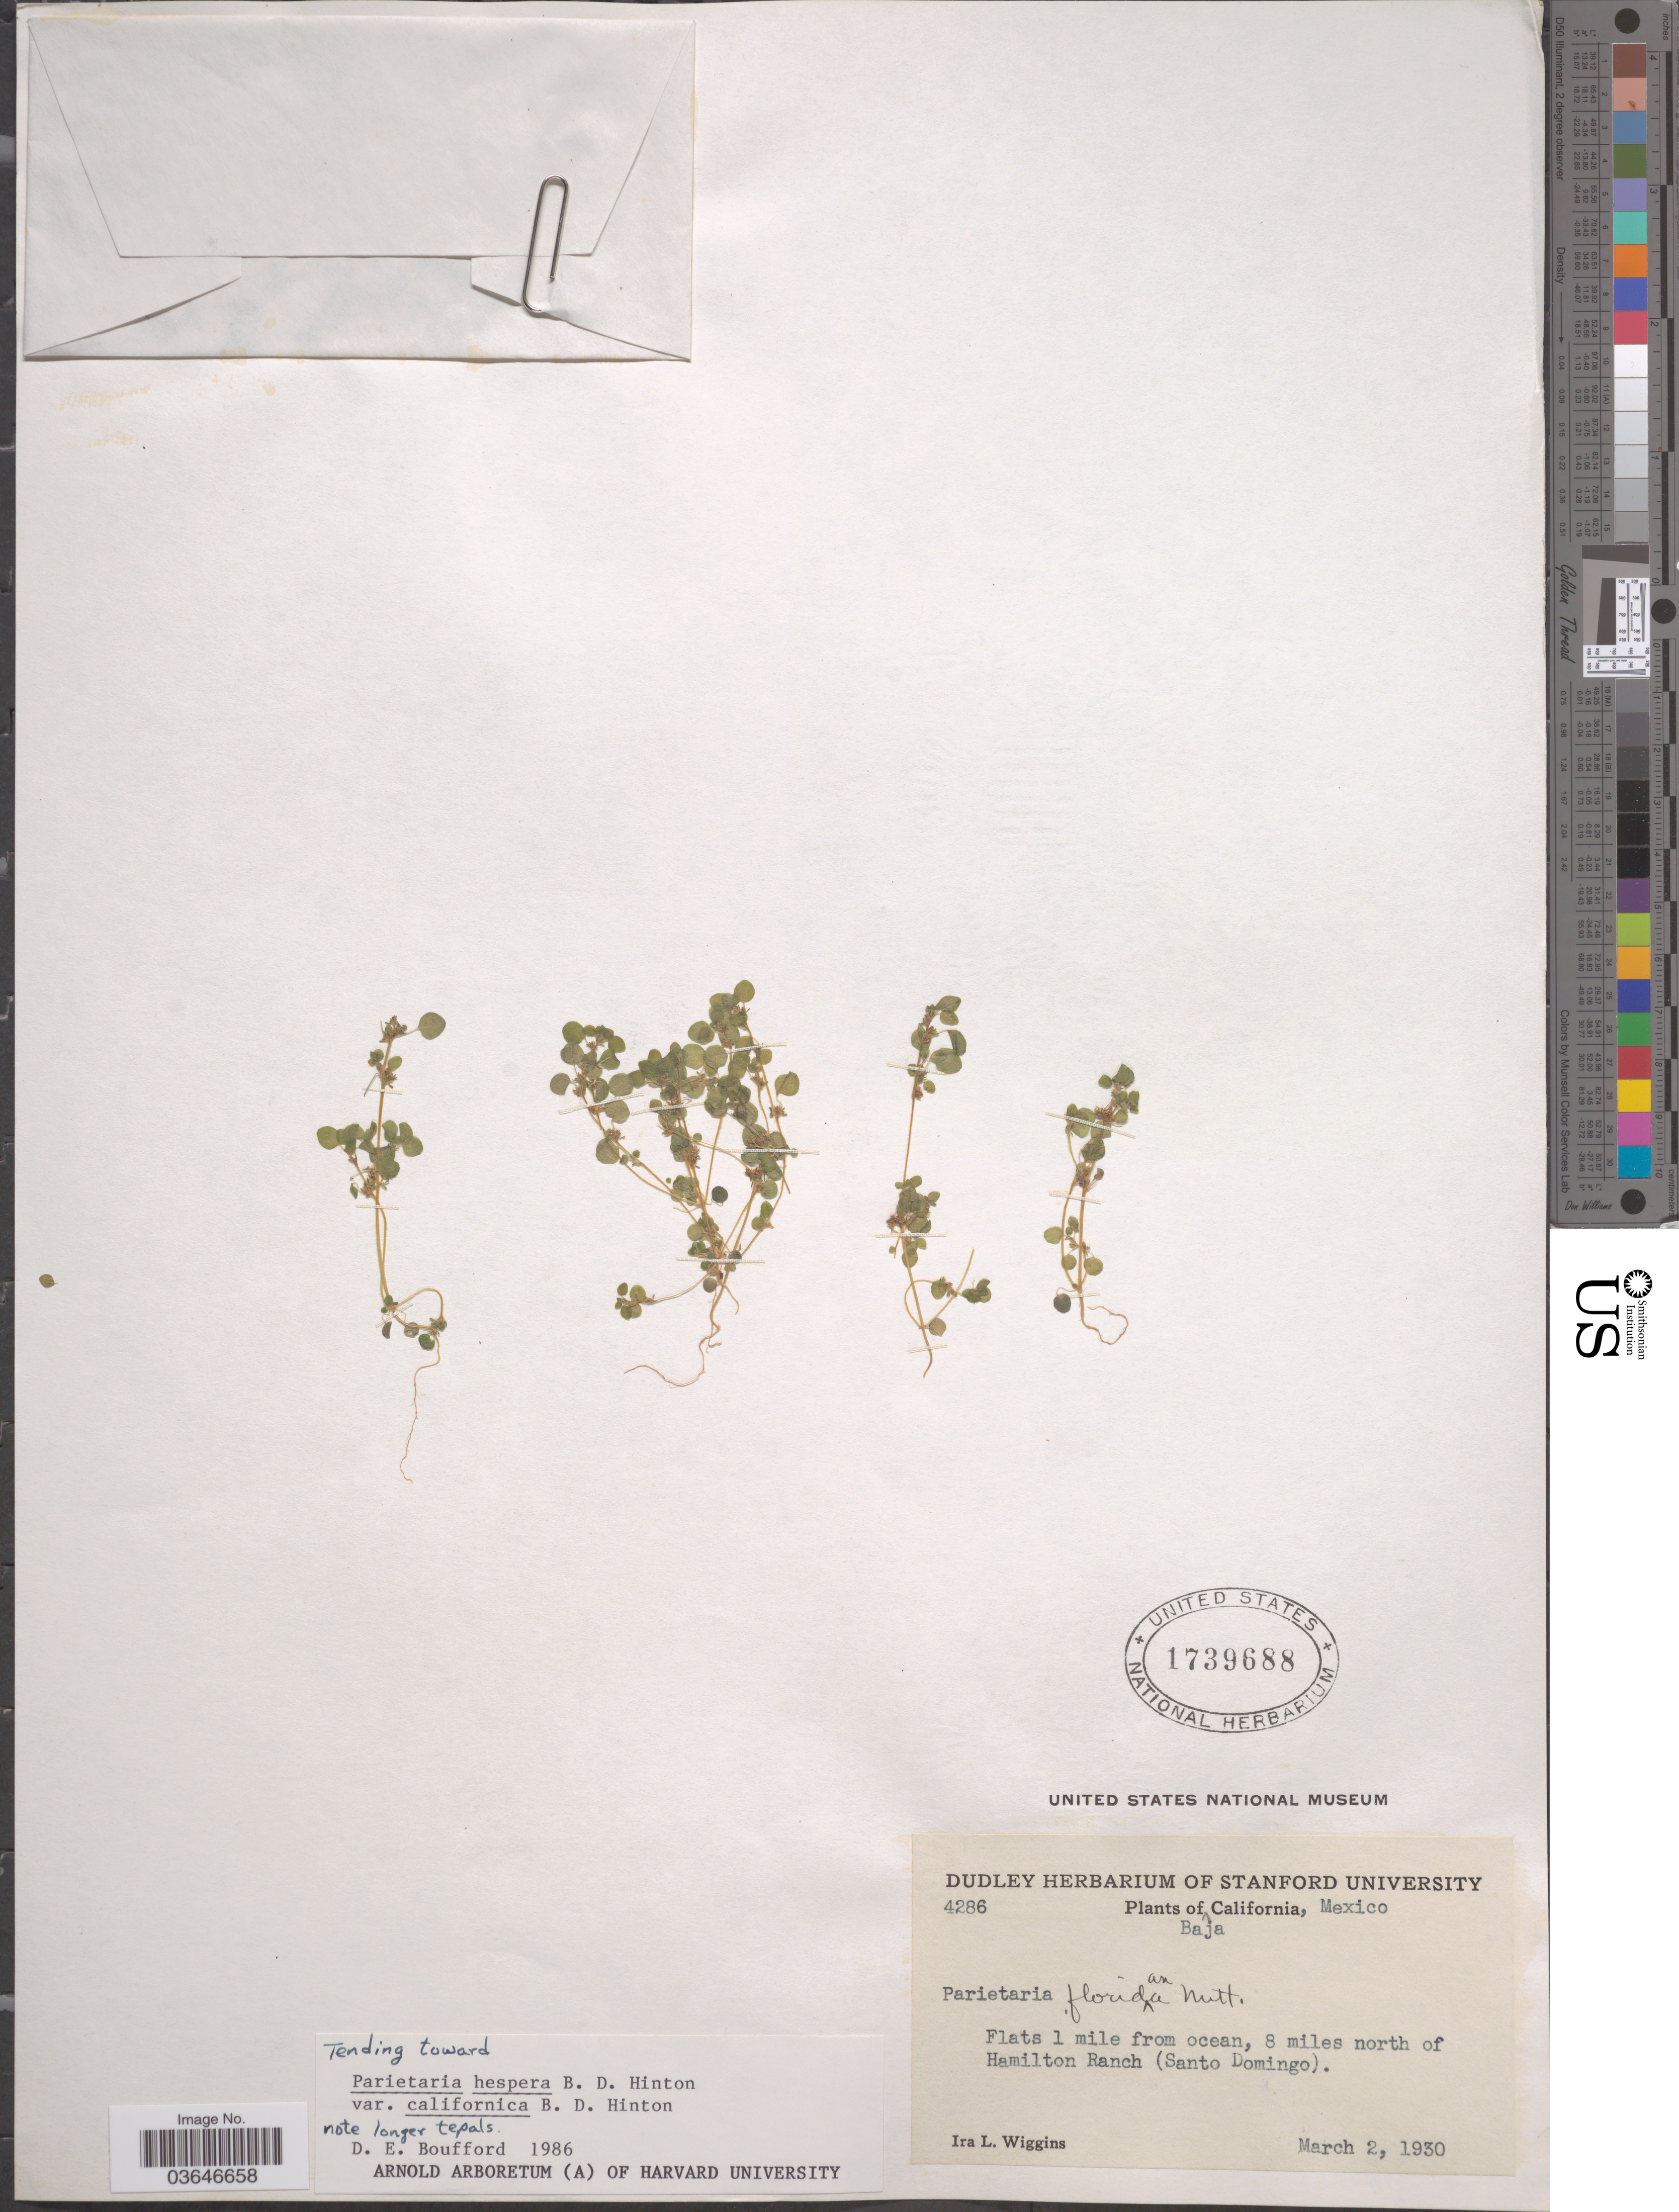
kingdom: Plantae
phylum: Tracheophyta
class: Magnoliopsida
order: Rosales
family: Urticaceae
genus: Parietaria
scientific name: Parietaria hespera var. californica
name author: Hinton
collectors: I. L. Wiggins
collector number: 4286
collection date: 1930-03-02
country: Mexico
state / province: Baja California Norte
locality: Flats 1 mile from ocean, 8 miles north of Hamilton Ranch (Santo Domingo).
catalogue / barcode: US 1739688